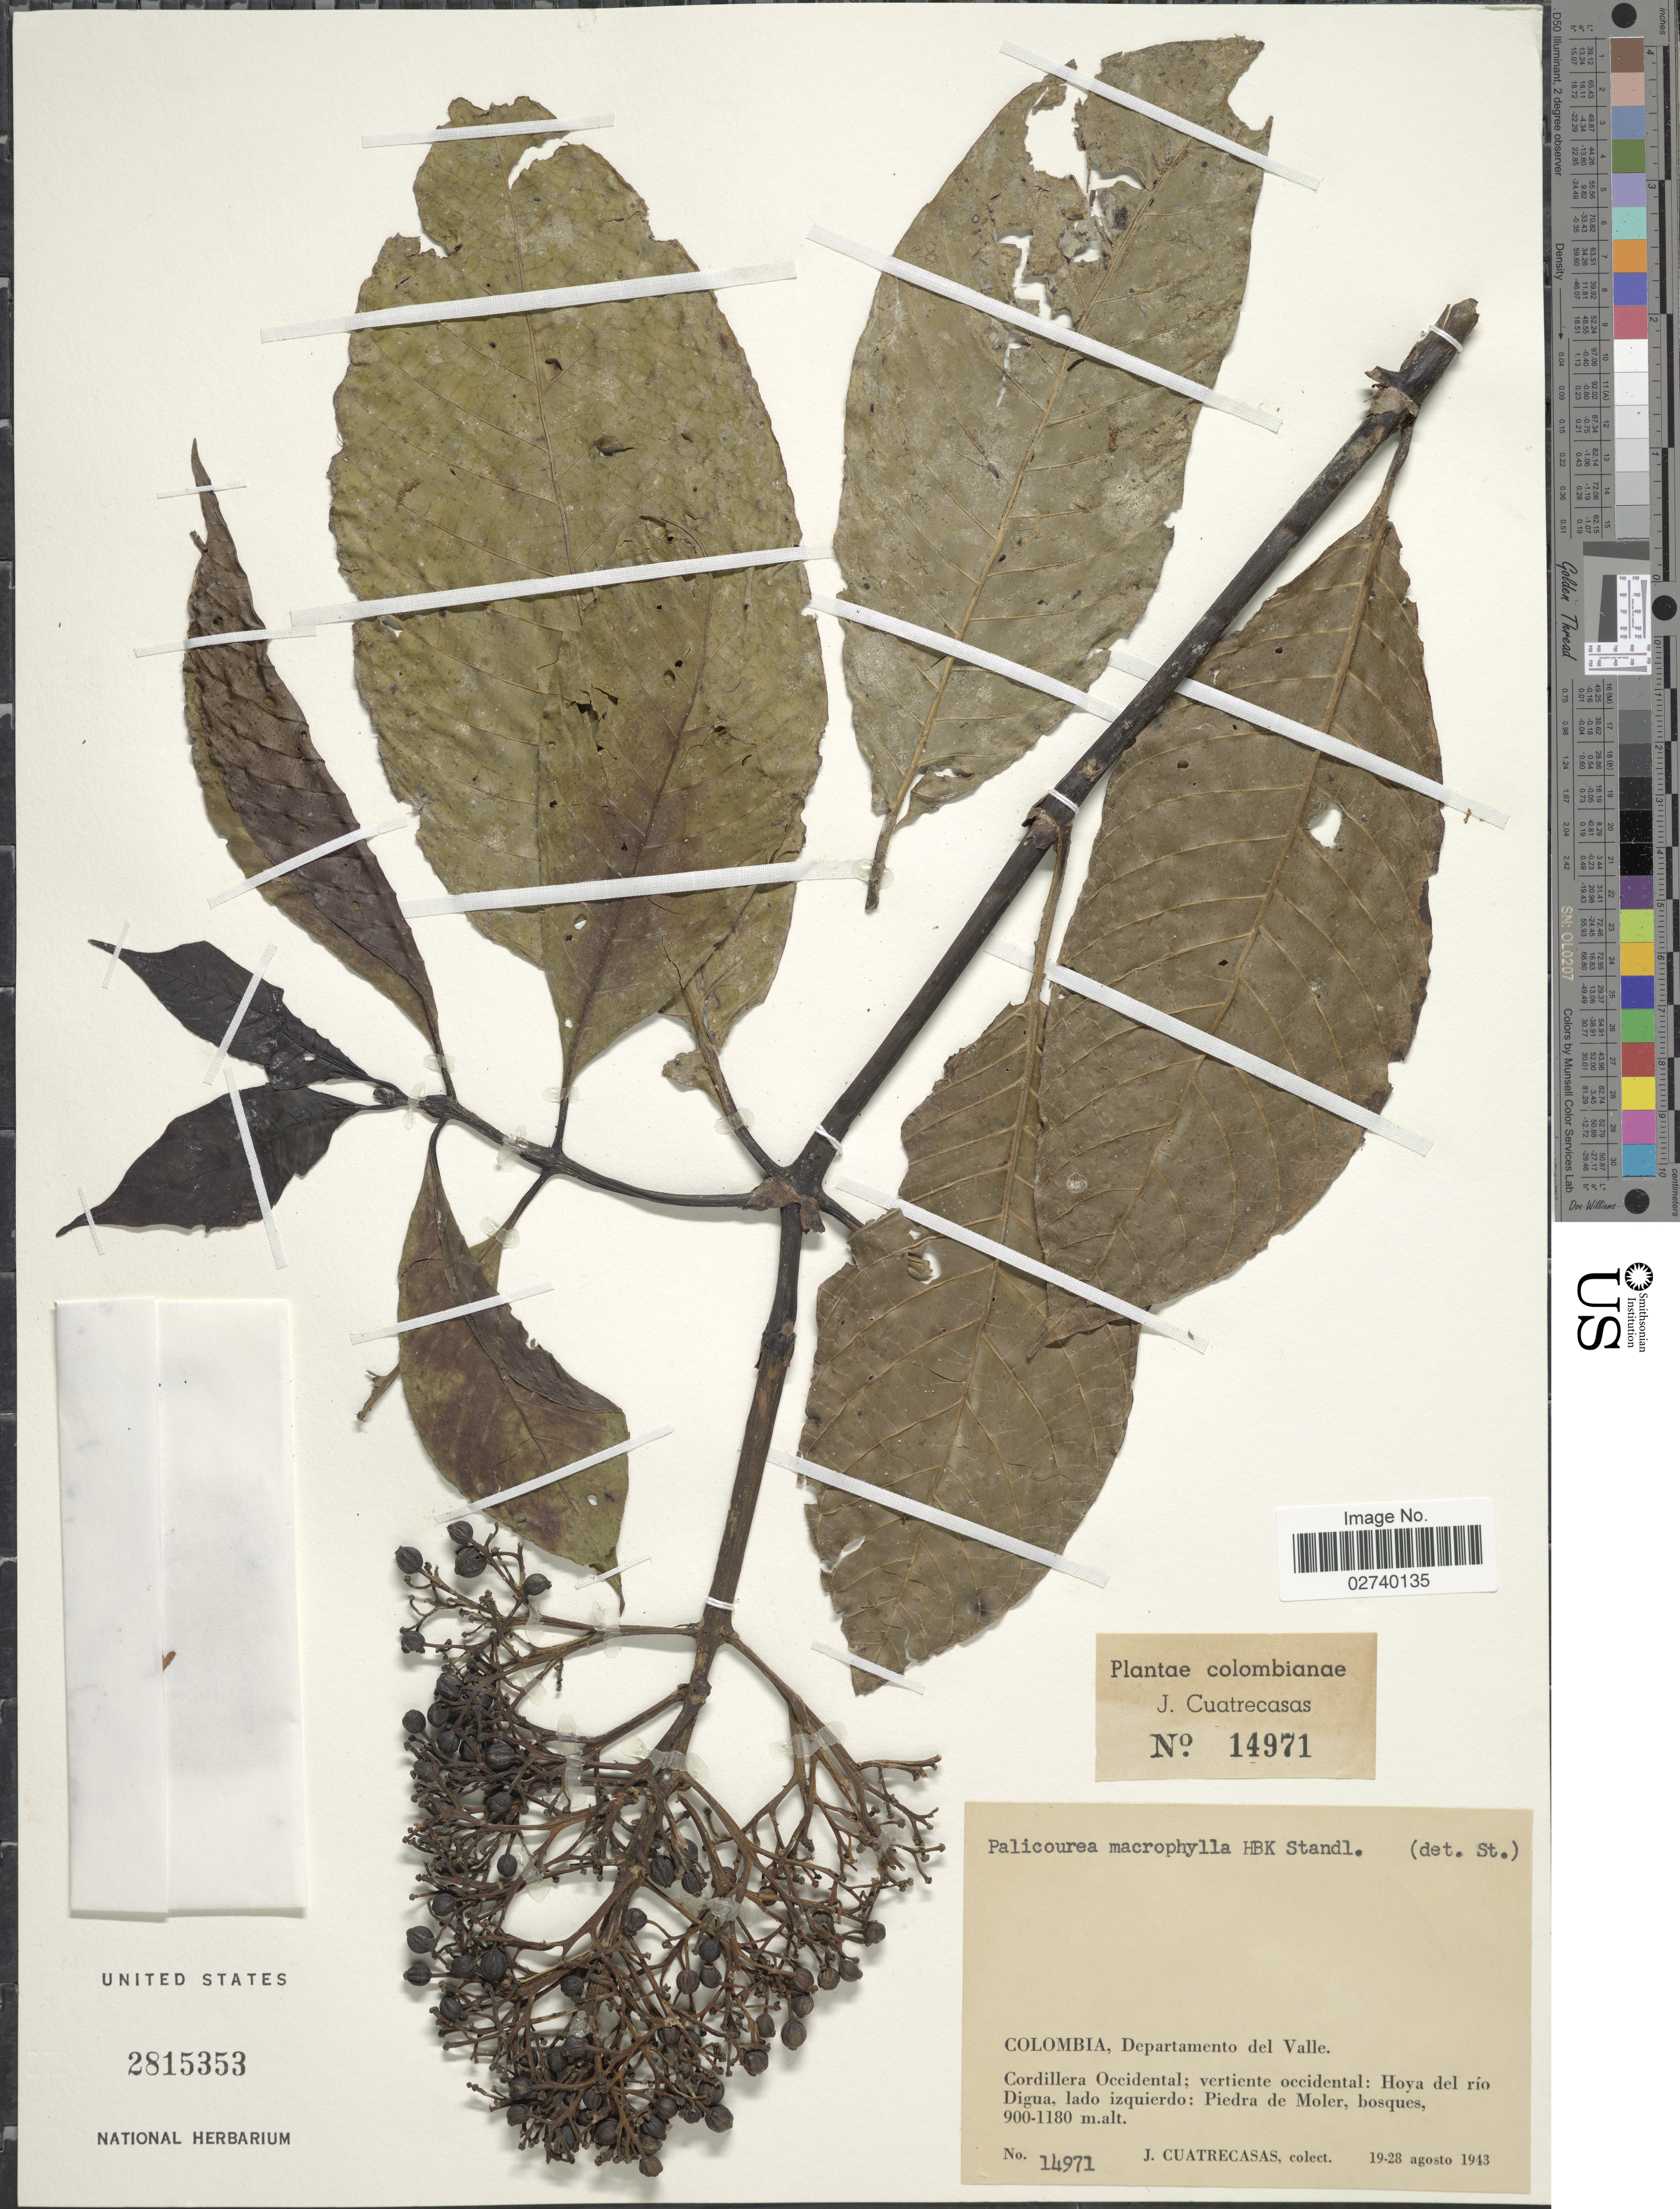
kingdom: Plantae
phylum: Tracheophyta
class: Magnoliopsida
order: Gentianales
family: Rubiaceae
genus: Palicourea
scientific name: Palicourea macrophylla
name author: (Kunth) Standl.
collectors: J. Cuatrecasas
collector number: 14971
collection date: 1943-08-19/1943-08-28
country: Colombia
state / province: Valle del Cauca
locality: Departamento del Valle, Cordillera Occidental; vertiente occidental: Hoya del rio Digua, lado izquierdo: Piedra de Moler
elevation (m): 900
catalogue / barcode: US 2815353